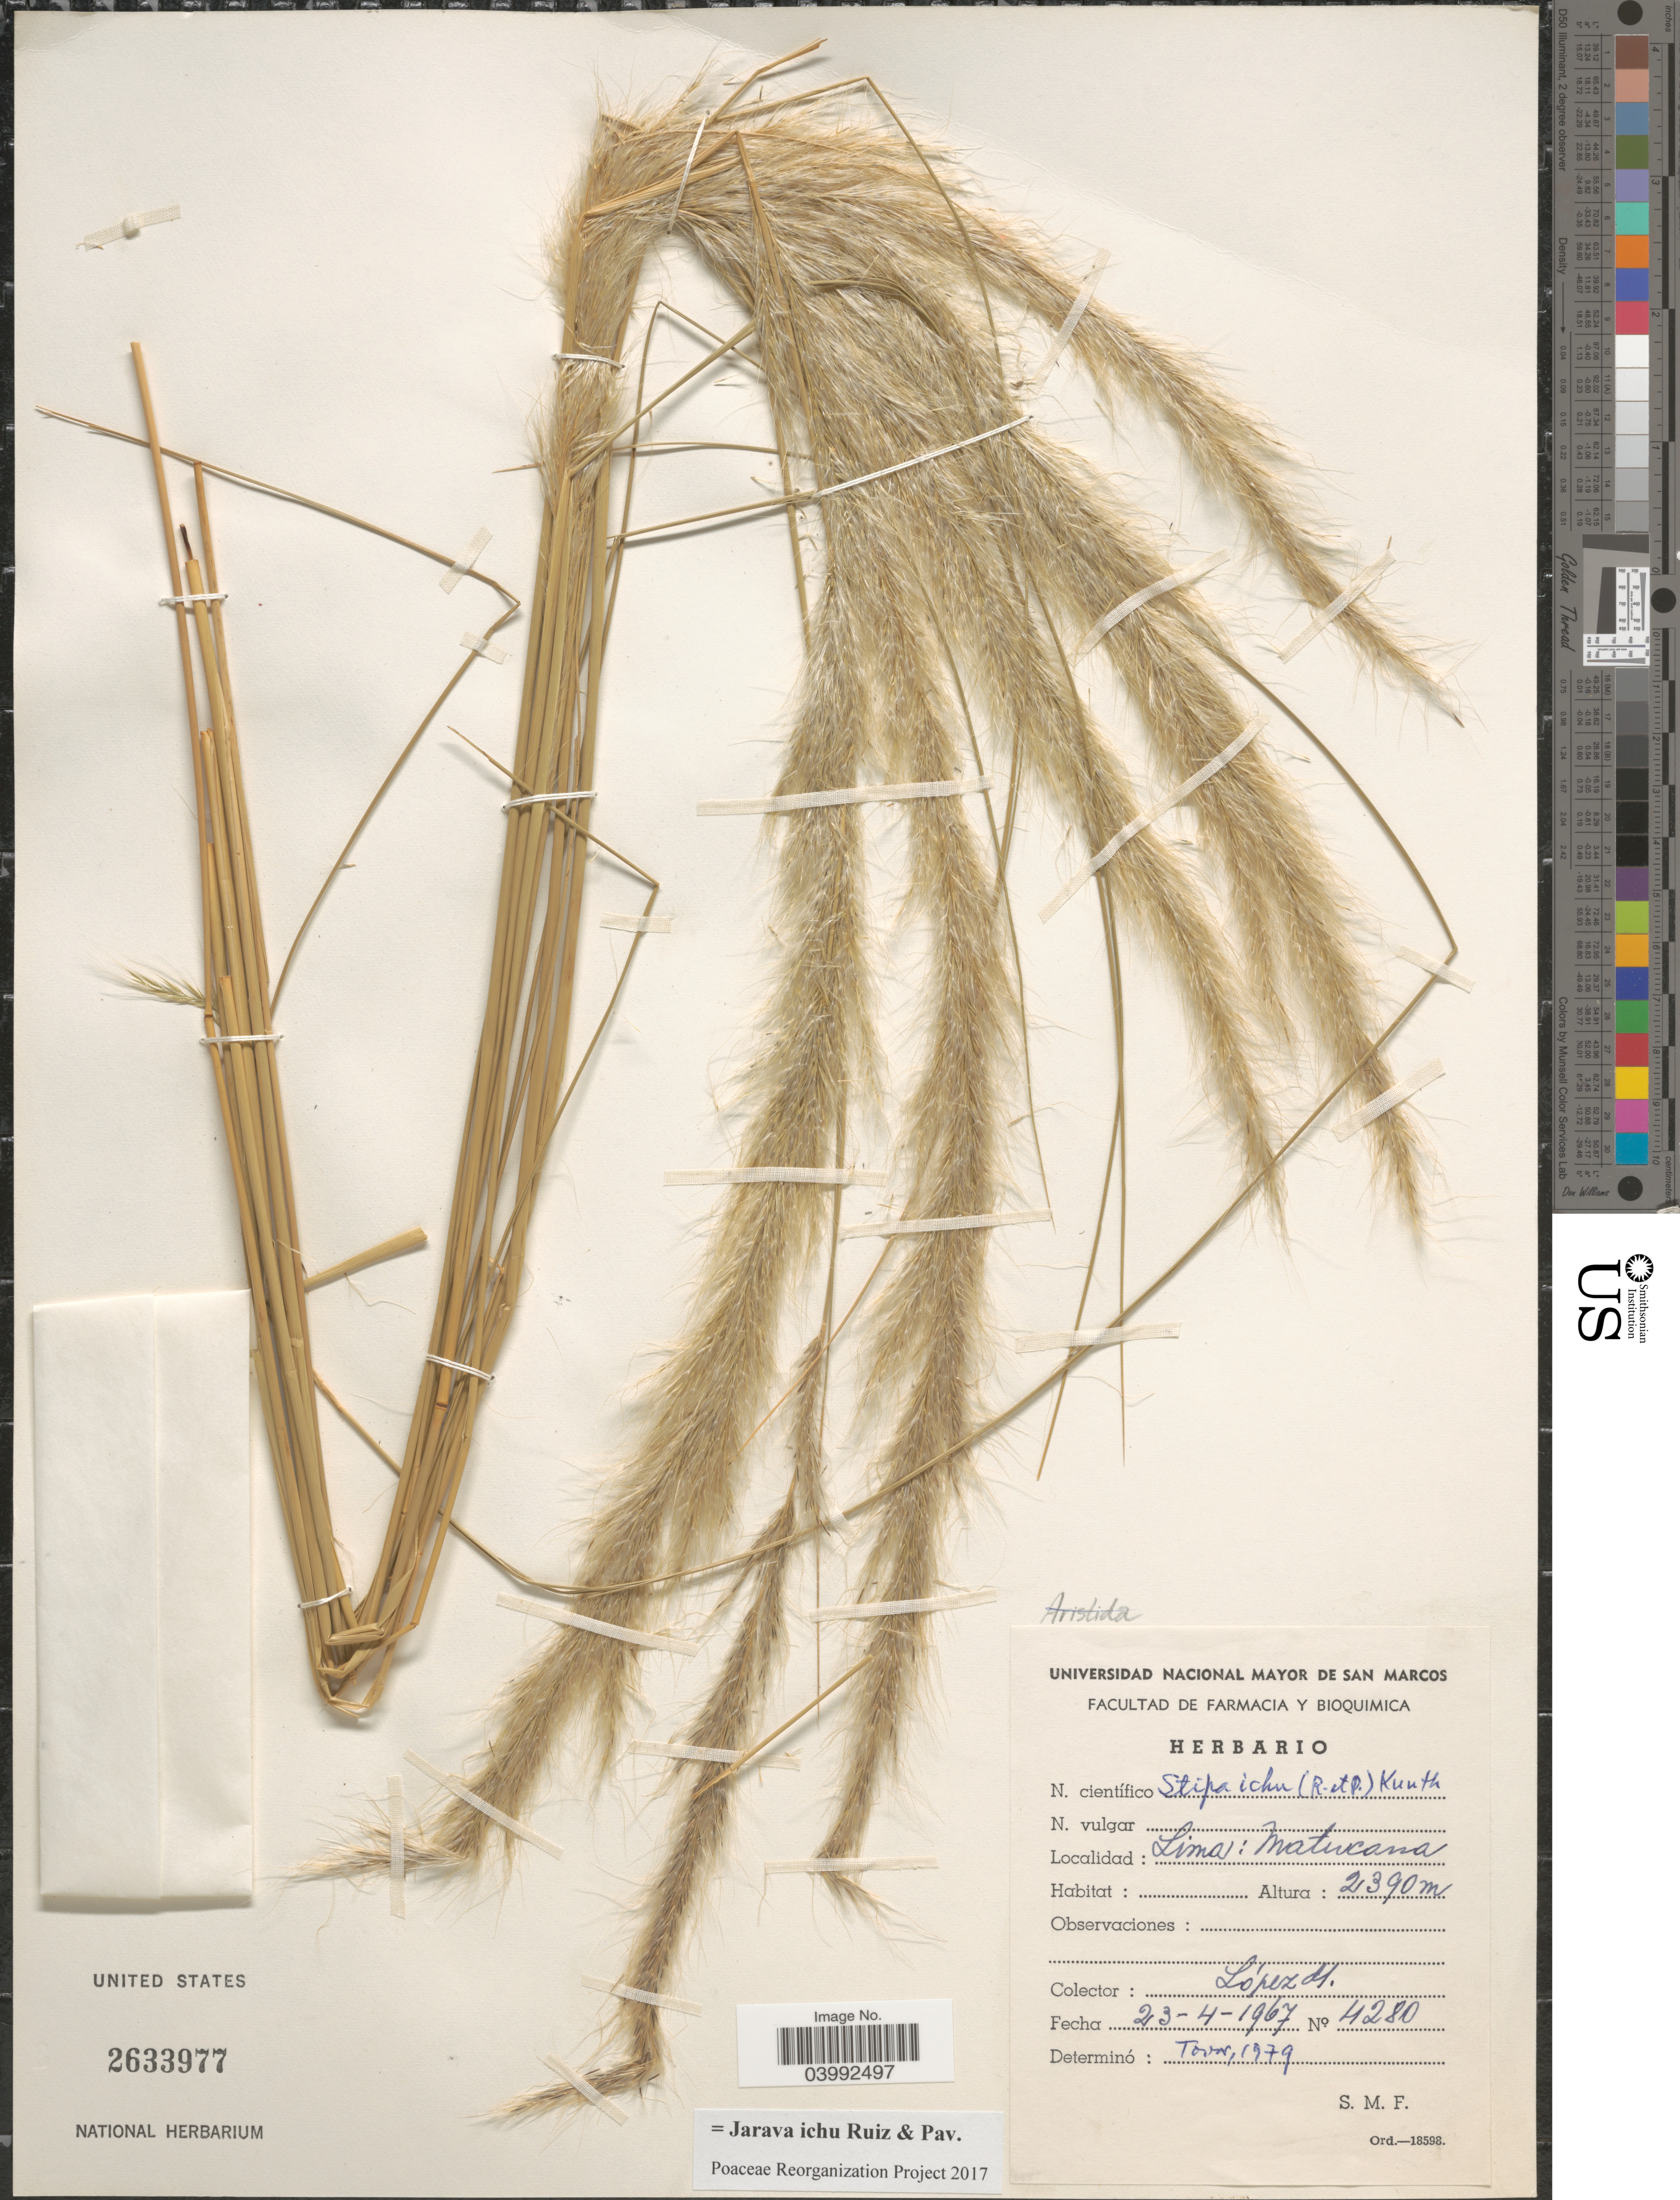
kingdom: Plantae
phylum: Tracheophyta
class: Liliopsida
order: Poales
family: Poaceae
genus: Jarava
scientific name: Jarava ichu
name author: Ruiz & Pav.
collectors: M. López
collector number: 4280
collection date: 1967-04-23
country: Peru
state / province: Lima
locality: Matucama.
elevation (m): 2390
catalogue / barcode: US 2633977